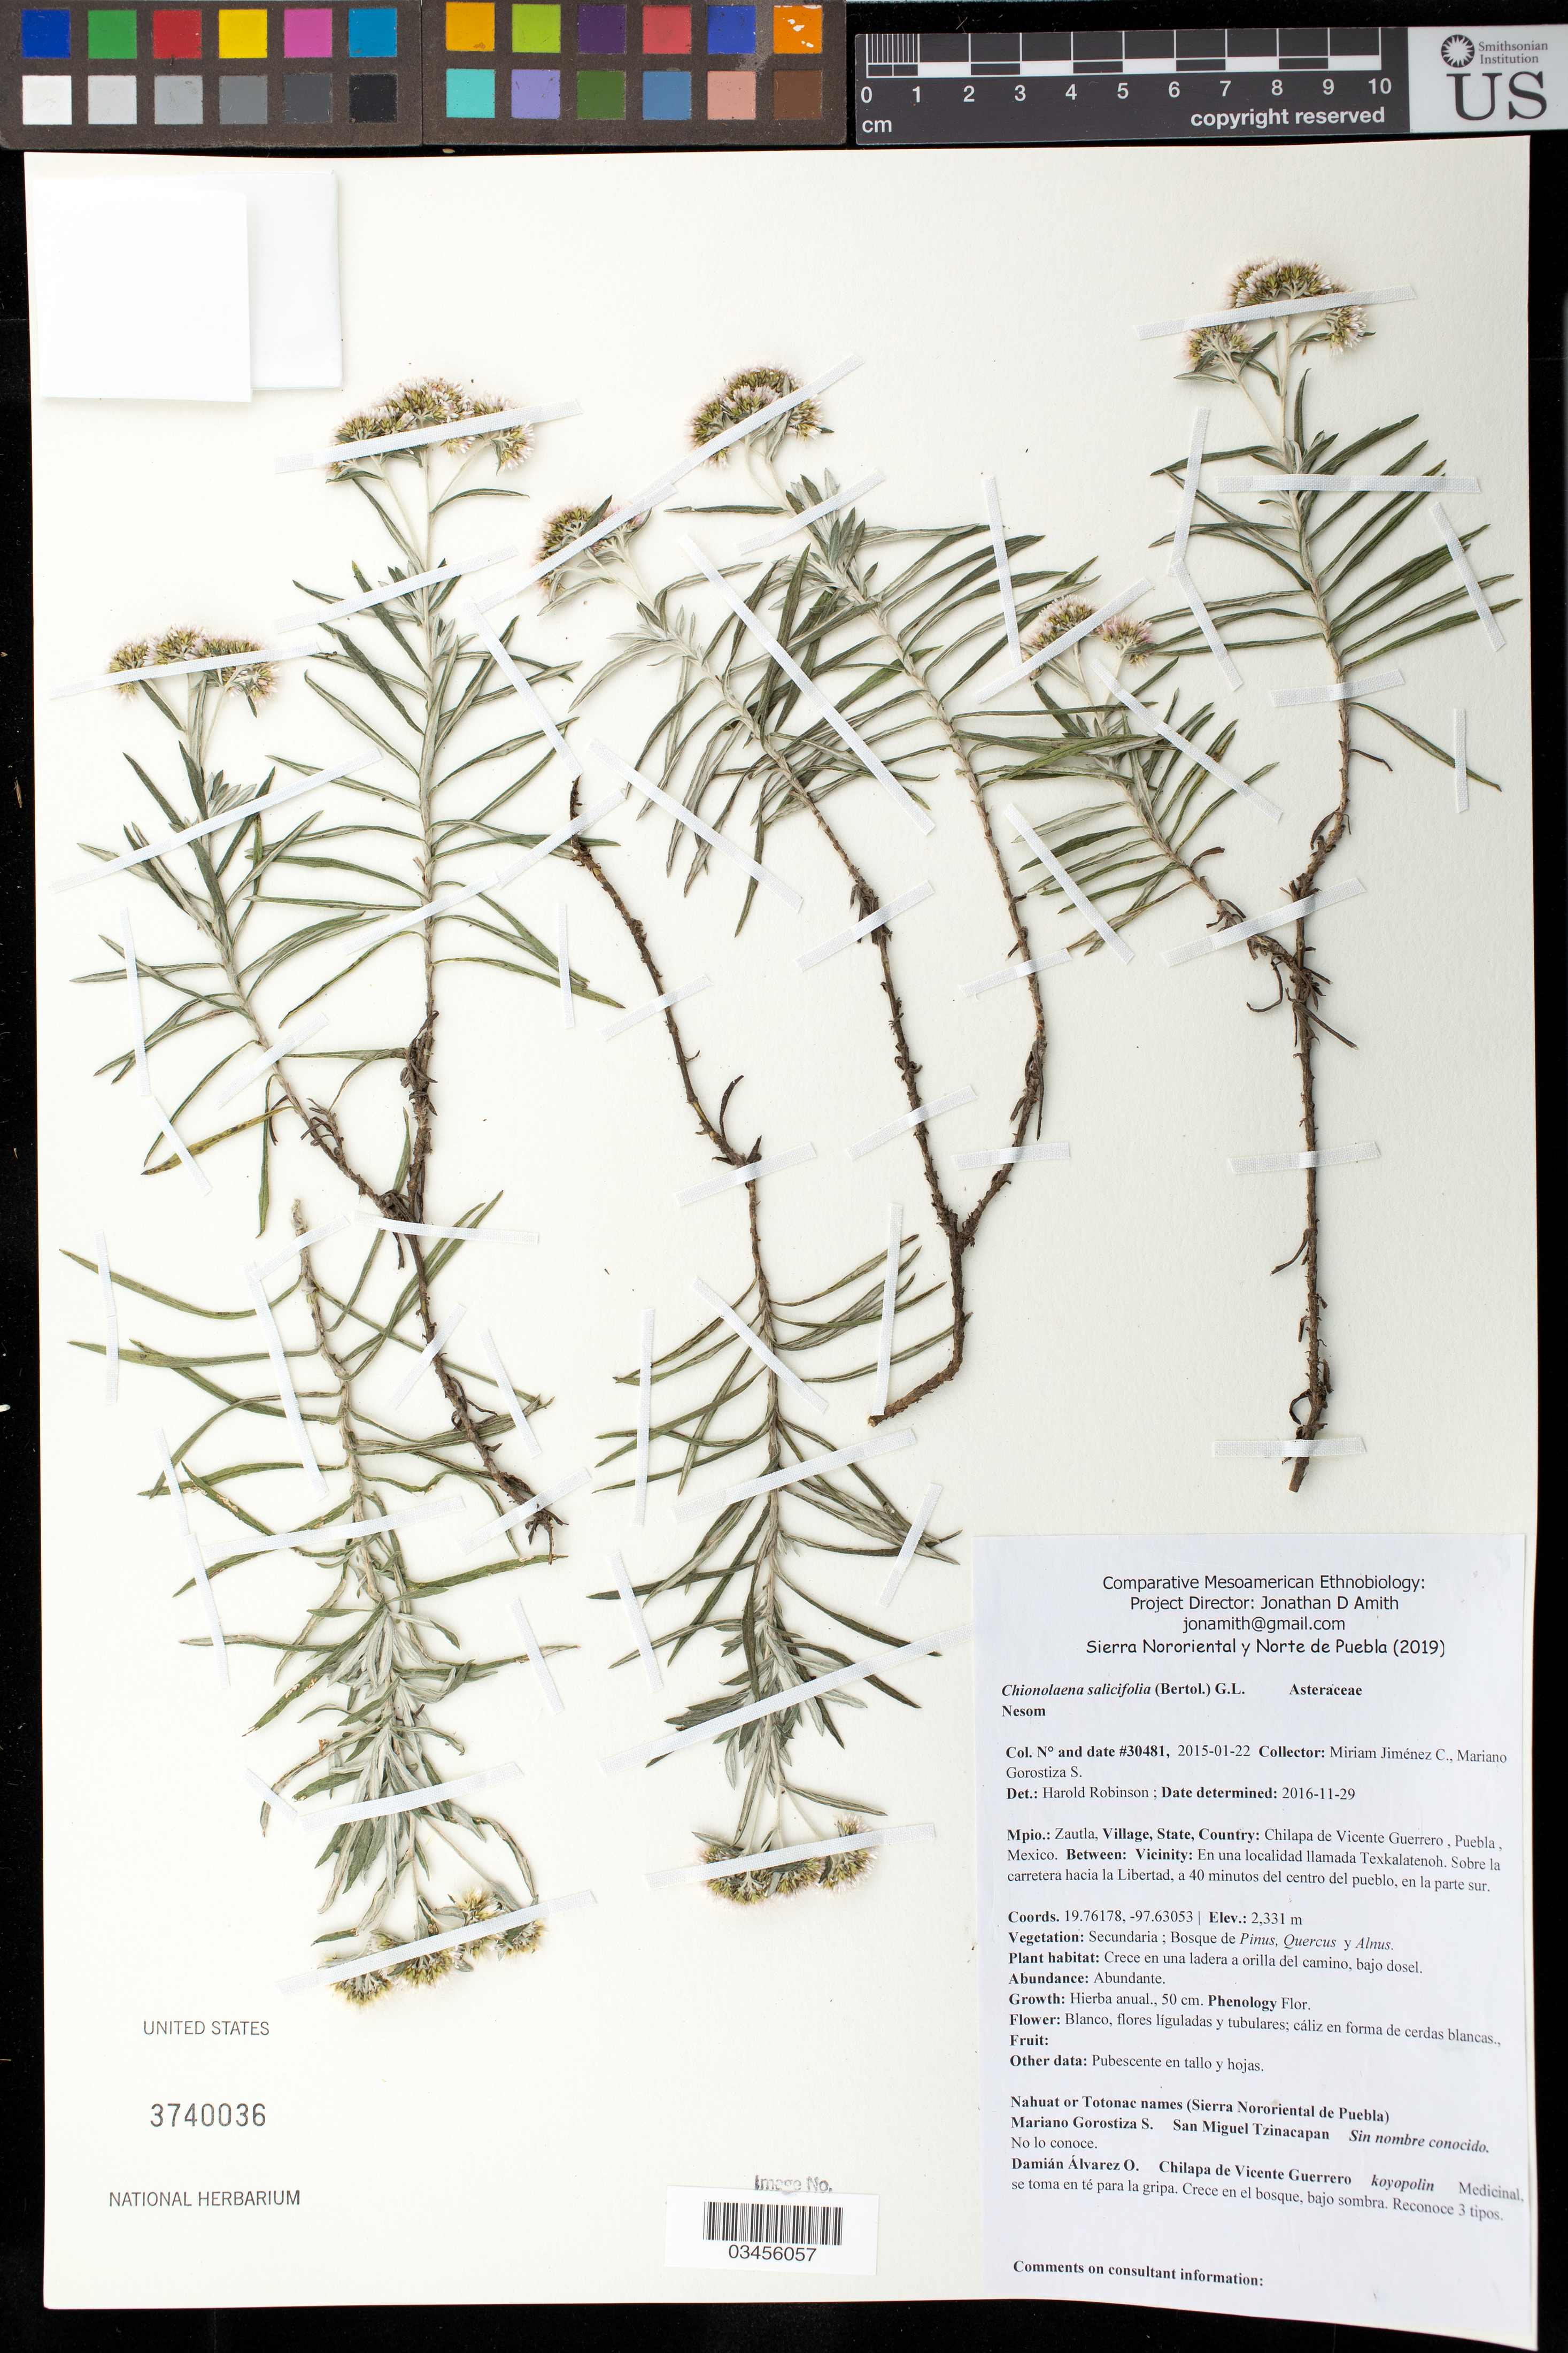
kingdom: Plantae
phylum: Tracheophyta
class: Magnoliopsida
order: Asterales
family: Asteraceae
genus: Chionolaena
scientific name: Chionolaena salicifolia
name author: (Bertol.) G.L. Nesom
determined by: Robinson, Harold E., (US)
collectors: M. Jiménez Chimil & M. Gorostiza S.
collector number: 30481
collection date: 2015-01-22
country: México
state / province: Puebla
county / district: Zautla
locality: PUEBLO: Chilapa de Vicente Guerrero; LOCALIDAD EXACTA: En una localidad llamada Texkalatenoh. Sobre la carretera hacia la Libertad, a 40 minutos del centro del pueblo, en la parte sur.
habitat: Bosque de Pinus, Quercus y Alnus | En una ladera a orilla del camino, bajo dosel.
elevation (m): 2331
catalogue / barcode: US 3740036